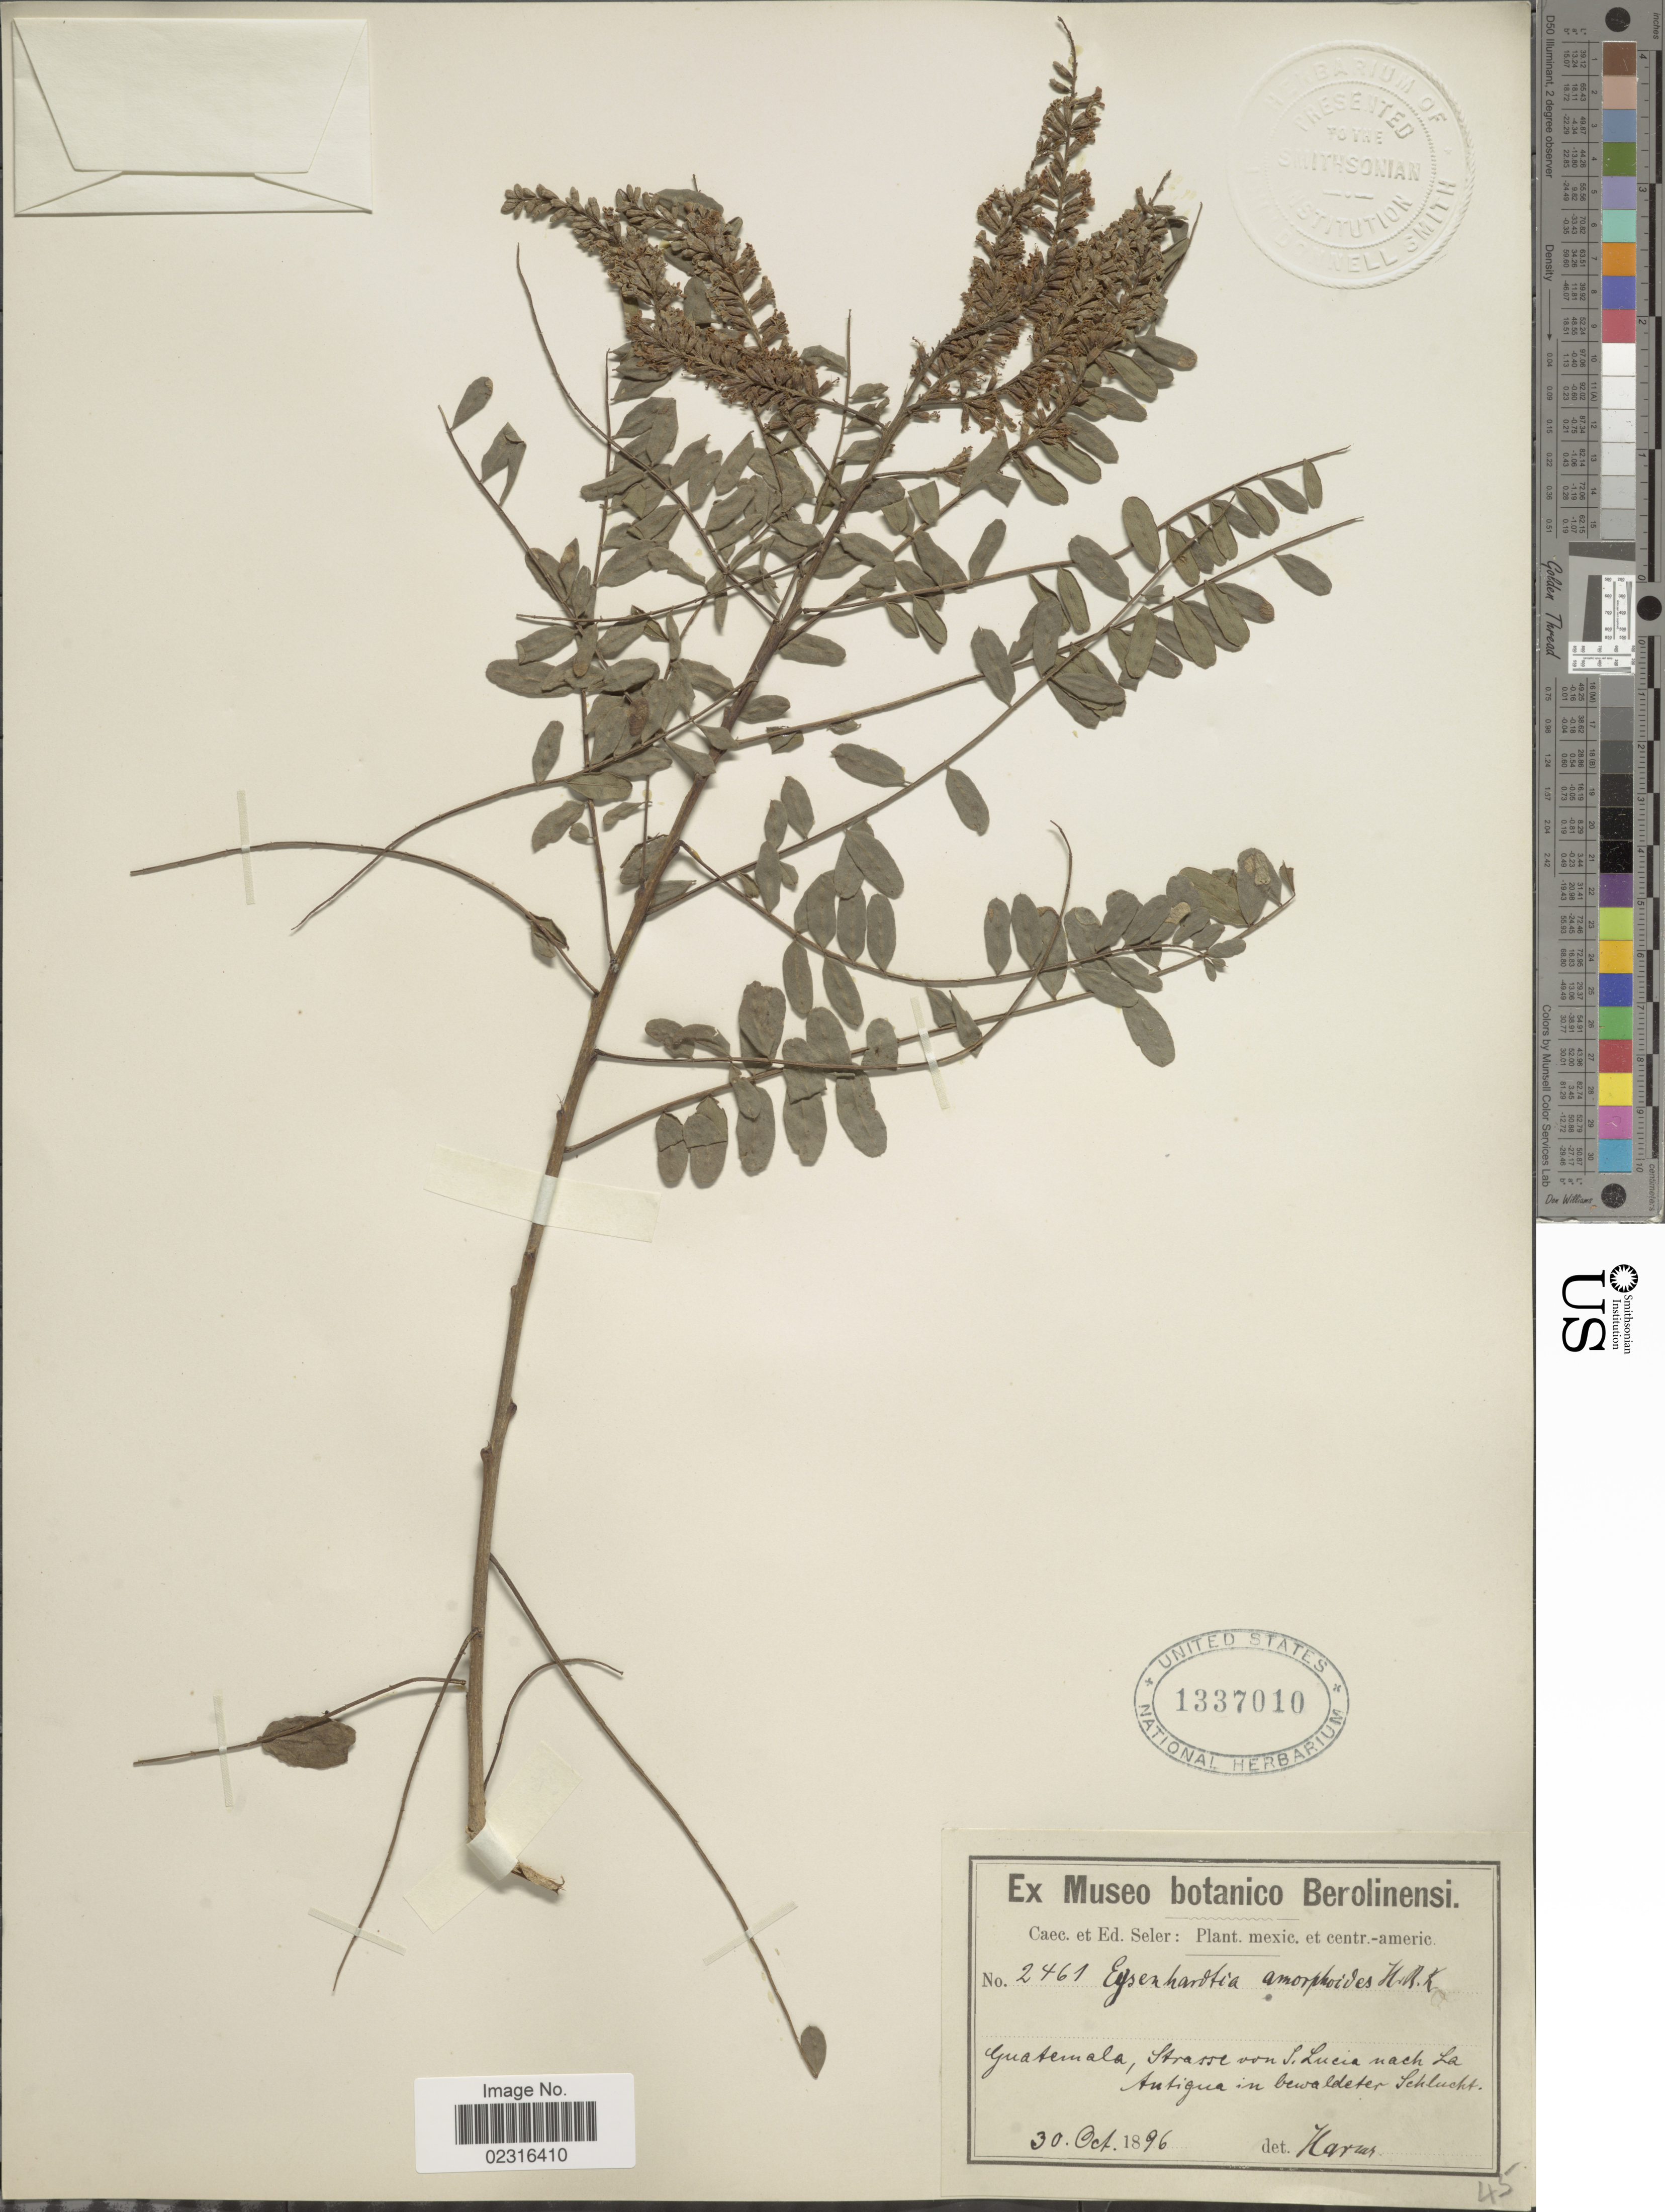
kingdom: Plantae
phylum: Tracheophyta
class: Magnoliopsida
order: Fabales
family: Fabaceae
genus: Eysenhardtia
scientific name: Eysenhardtia adenostylis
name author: Baill.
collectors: ex Caec. et Ed Seler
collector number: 2461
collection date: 1896-10-30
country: Guatemala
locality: Strasse von S. Lucia nach La Antigua in bewaldeter Schlucht.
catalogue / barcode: US 1337010